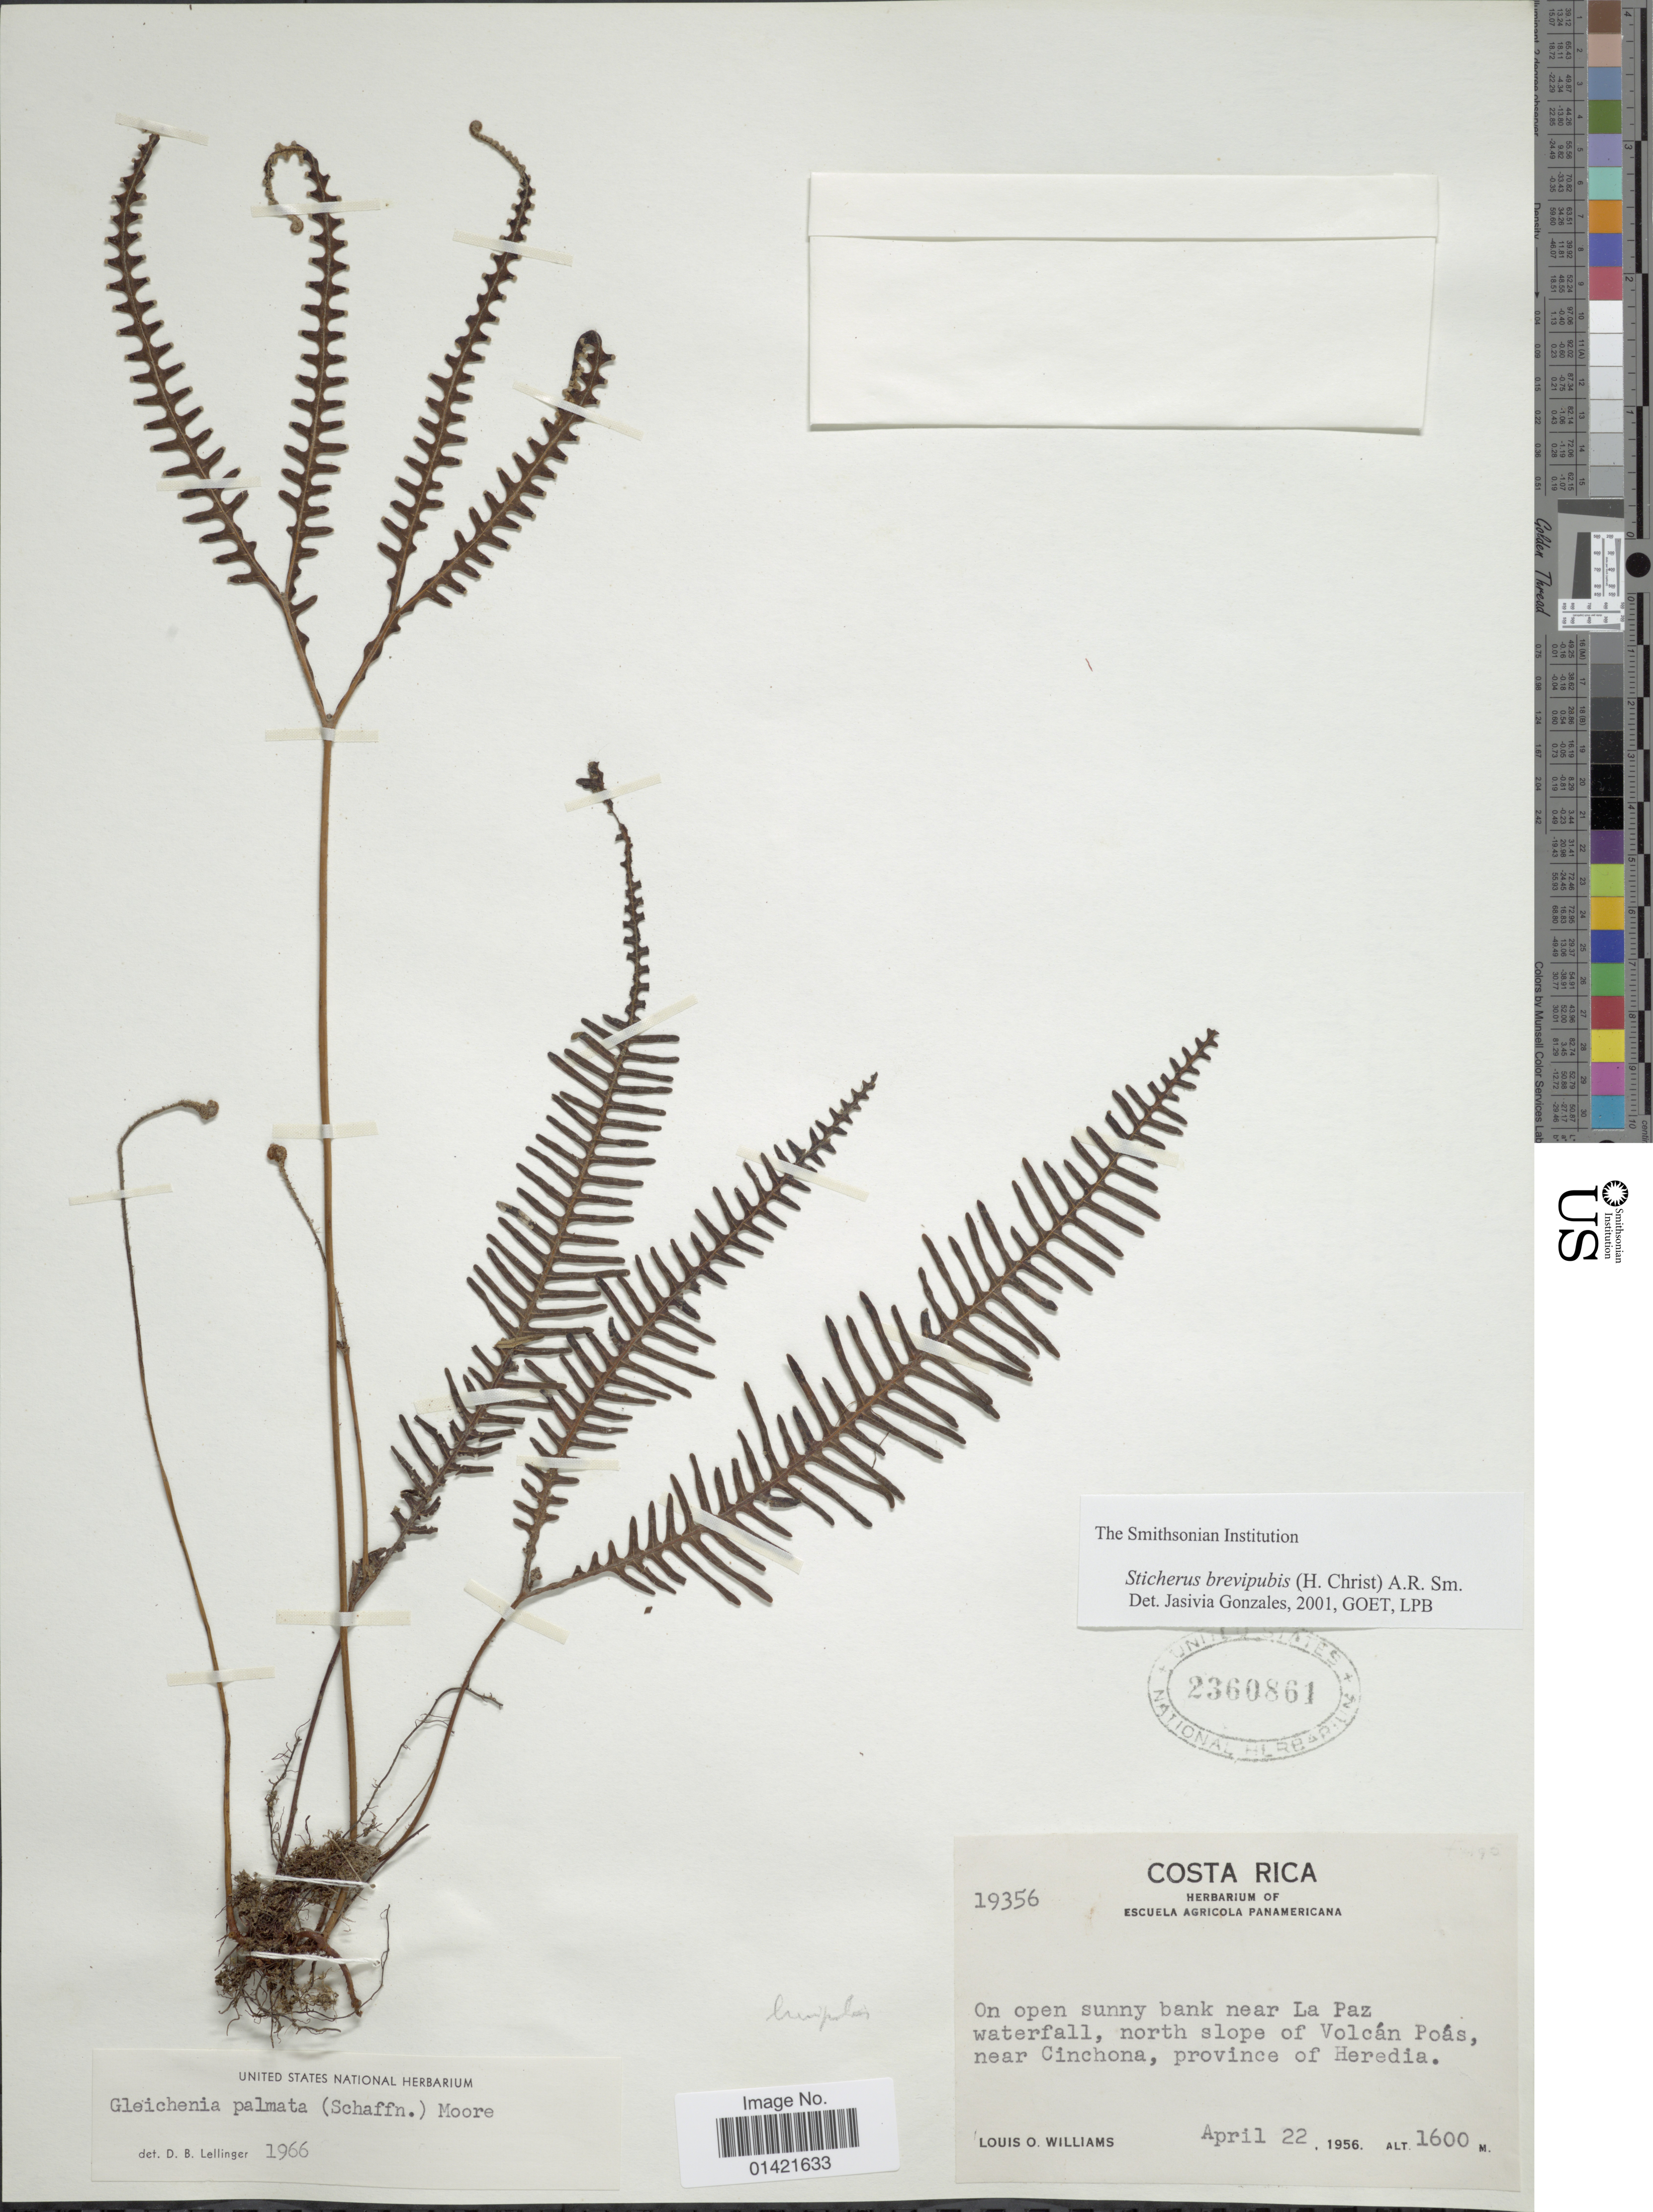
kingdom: Plantae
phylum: Tracheophyta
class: Polypodiopsida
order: Gleicheniales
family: Gleicheniaceae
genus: Sticherus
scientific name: Sticherus fulvus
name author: (Desv.) Ching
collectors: L. O. Williams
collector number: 19356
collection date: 1956-04-22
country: Costa Rica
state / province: Heredia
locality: On open sunny bank near La Paz waterfall, north slope of Volcan Poas, near Cinchona, province of Heredia.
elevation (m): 1600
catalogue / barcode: US 2360861